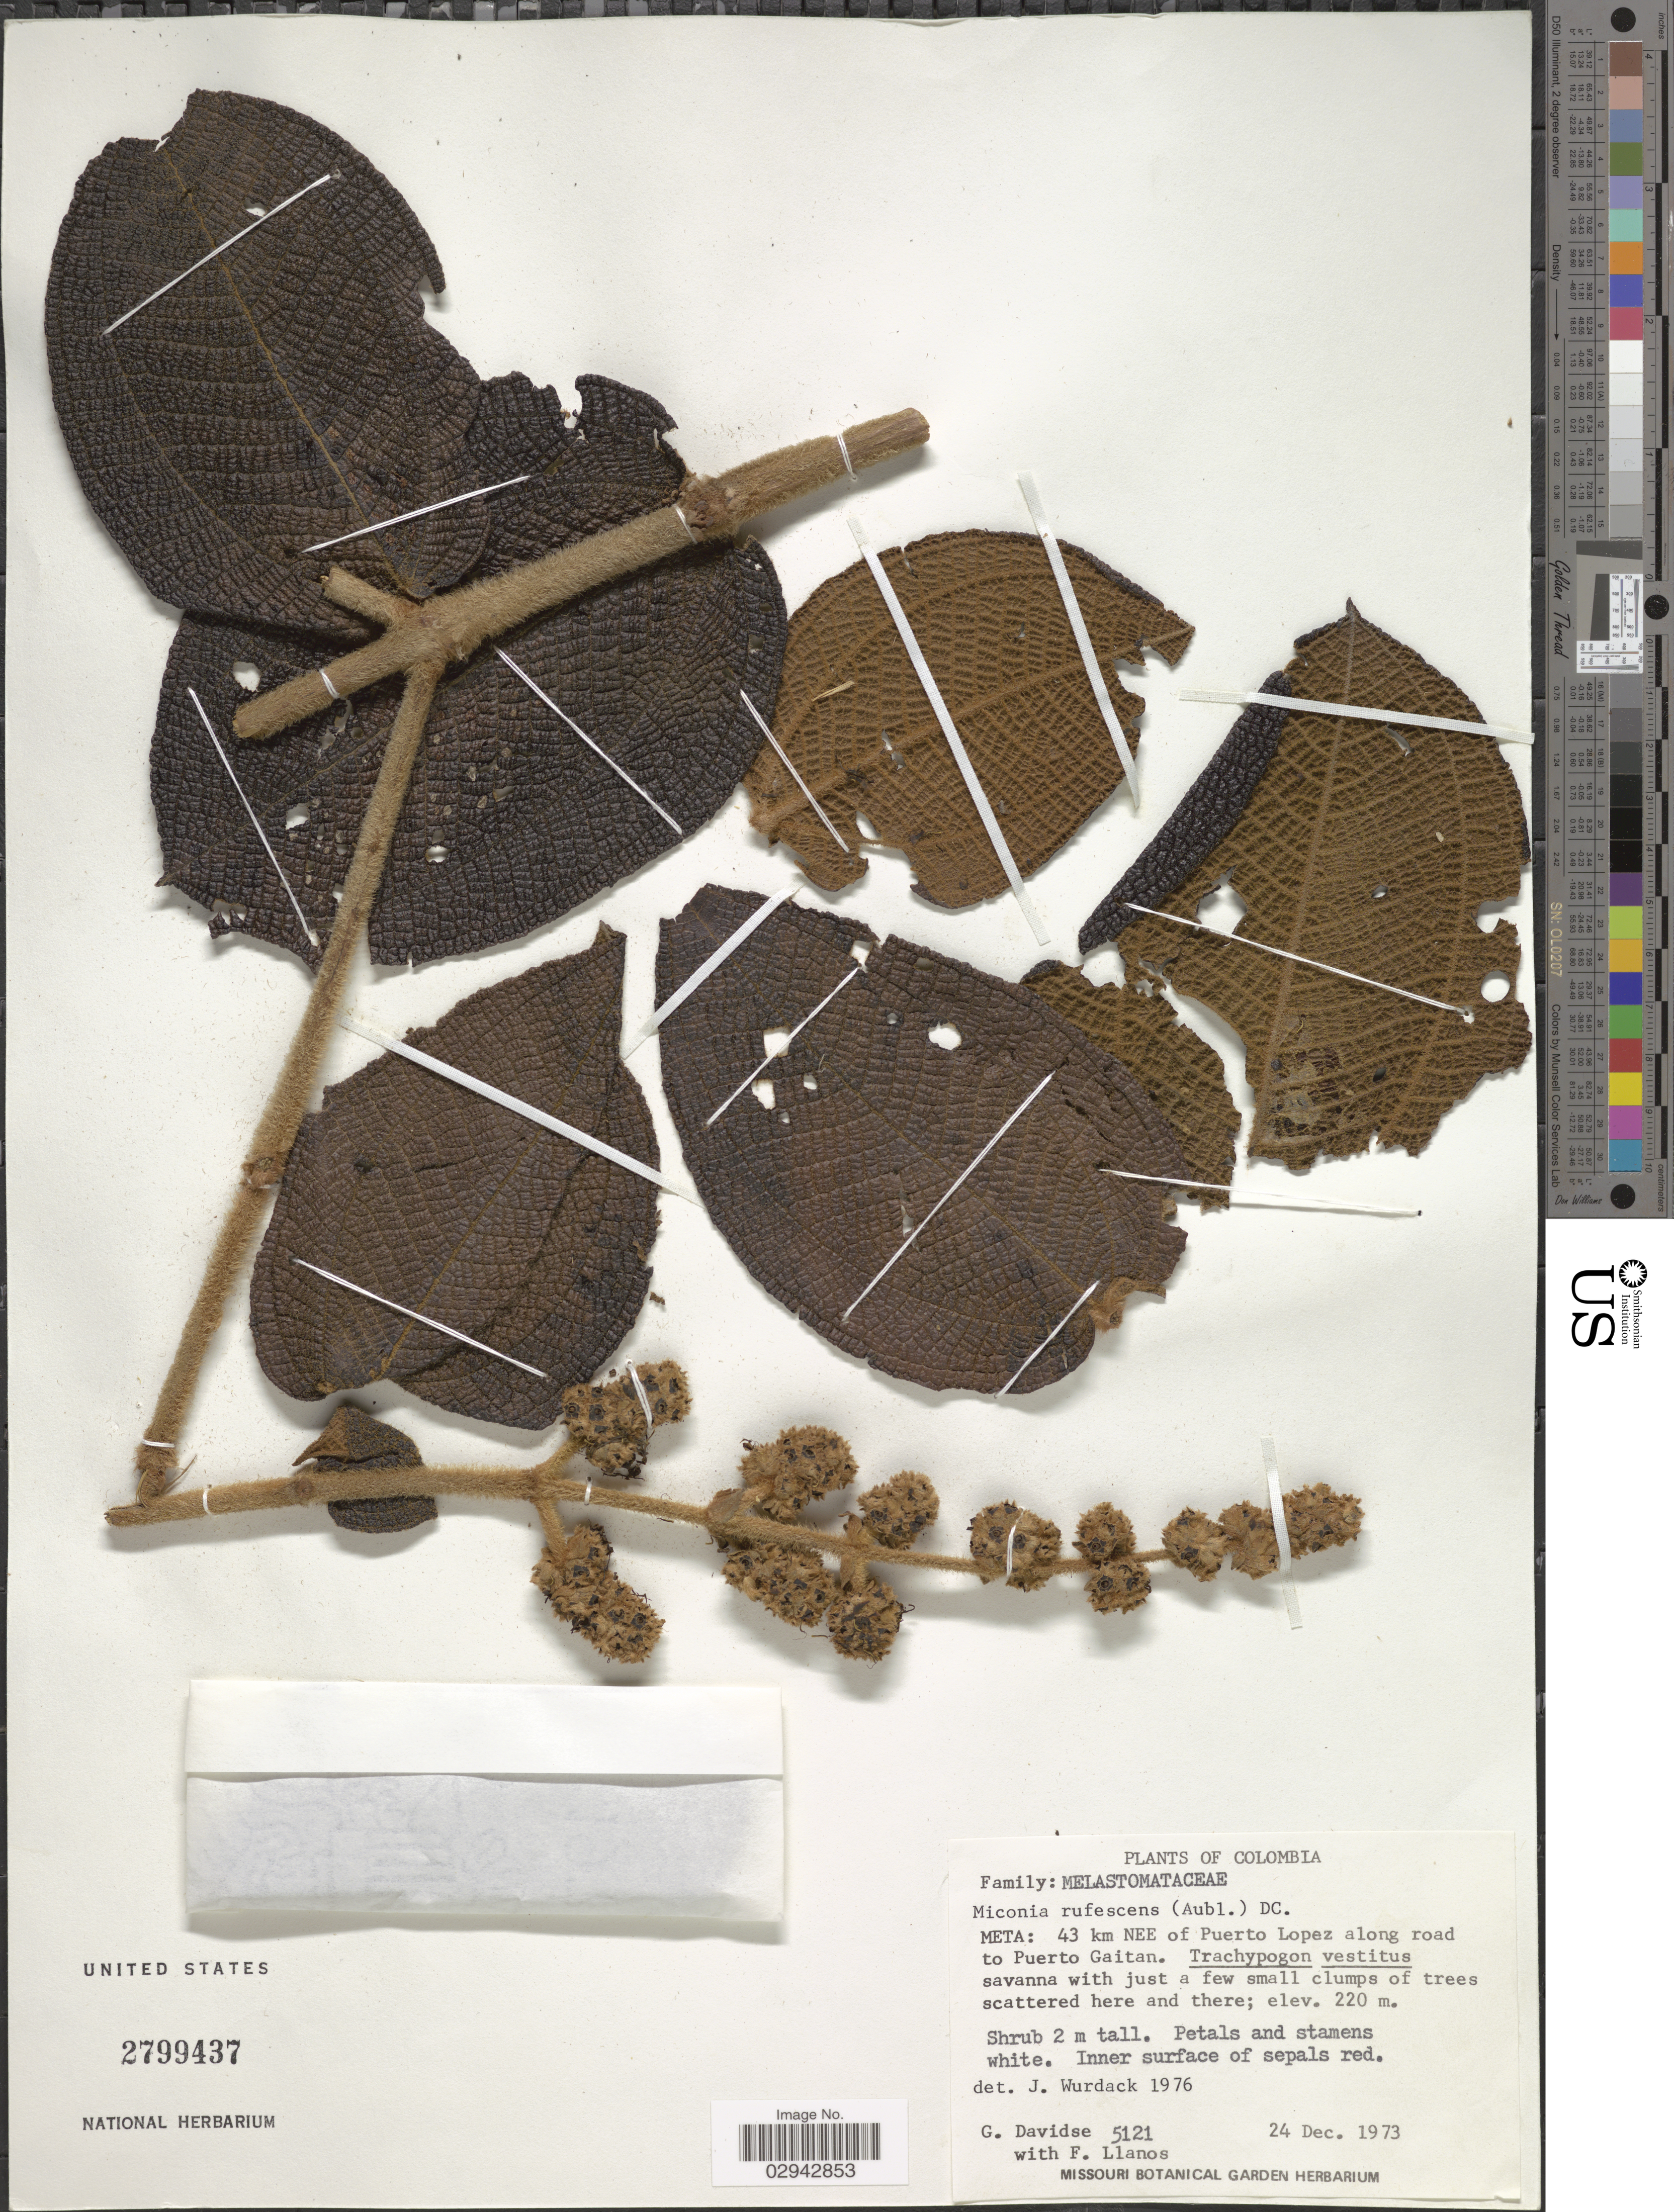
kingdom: Plantae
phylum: Tracheophyta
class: Magnoliopsida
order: Myrtales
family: Melastomataceae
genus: Miconia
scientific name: Miconia rufescens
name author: (Aubl.) DC.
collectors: G. Davidse & F. Llanos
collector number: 5121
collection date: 1973-12-24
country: Colombia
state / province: Meta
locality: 43 km NEE of Puerto Lopez along road to Puerto Gaitan.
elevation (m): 220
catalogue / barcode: US 2799437